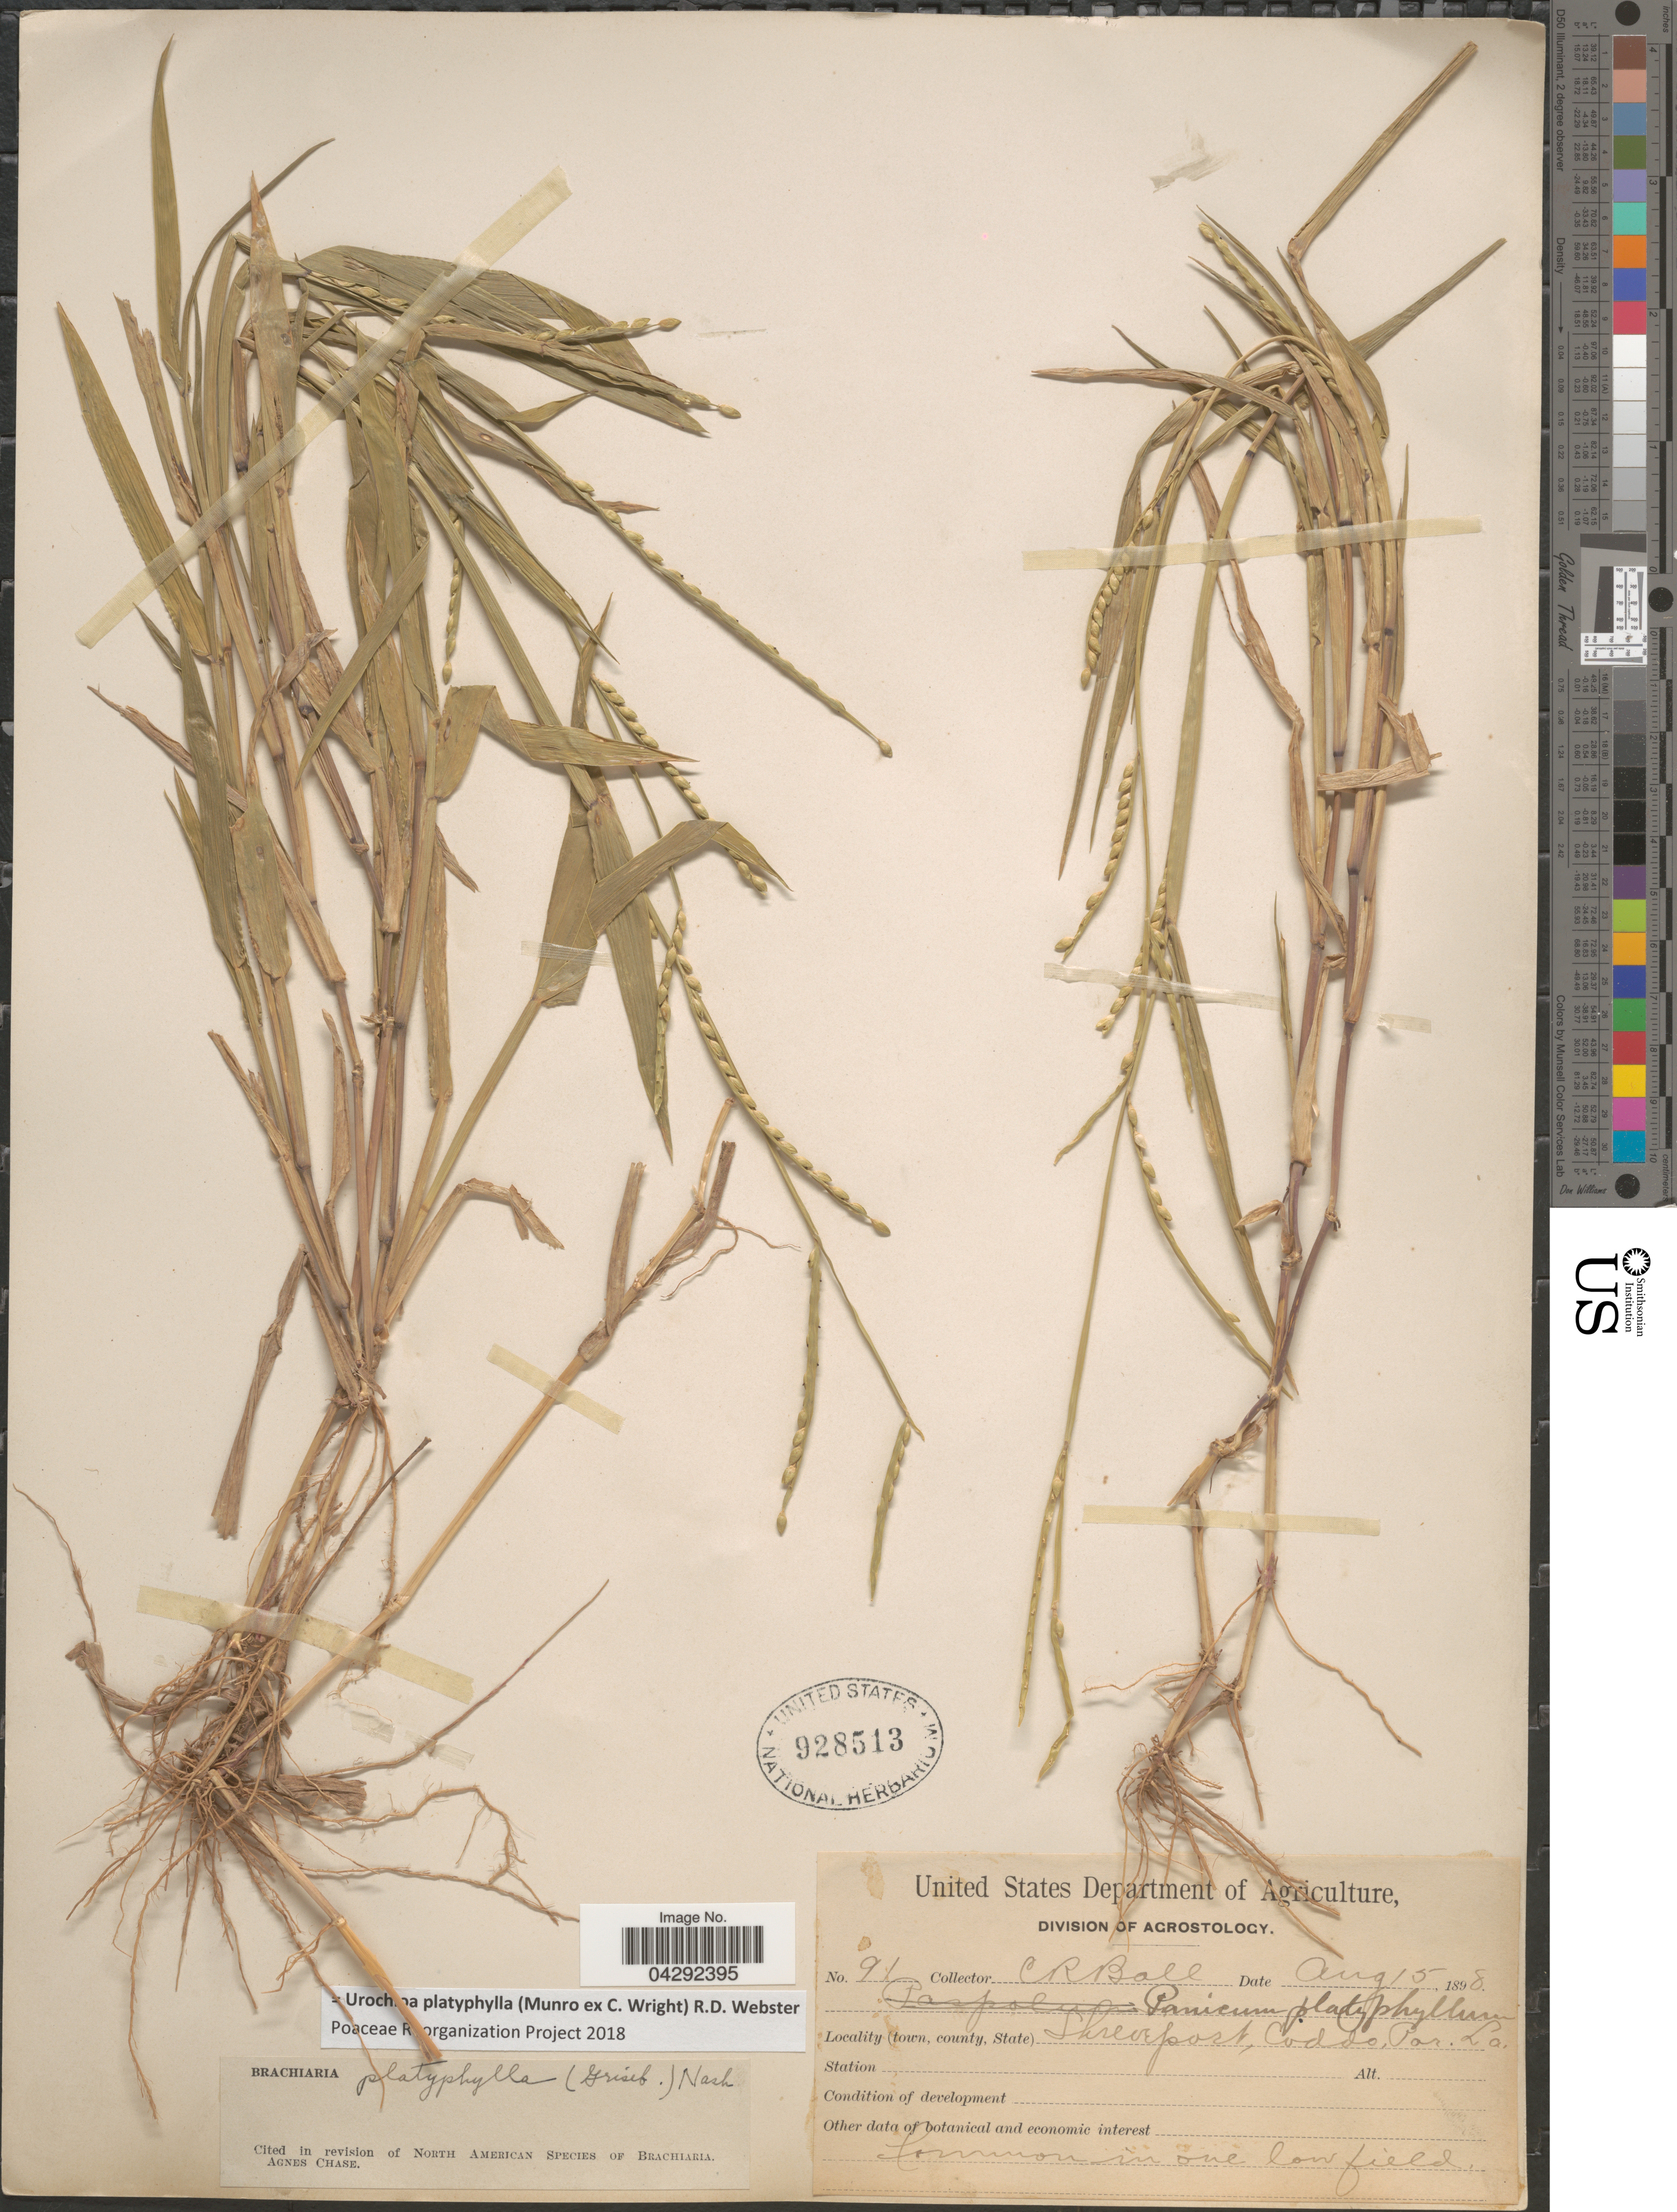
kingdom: Plantae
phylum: Tracheophyta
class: Liliopsida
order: Poales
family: Poaceae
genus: Urochloa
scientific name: Urochloa platyphylla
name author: (Munro ex C. Wright) R.D. Webster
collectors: C. R. Ball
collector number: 91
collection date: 1898-08-15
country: United States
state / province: Louisiana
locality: Shreveport, Caddo, Par. La.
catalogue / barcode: US 928513